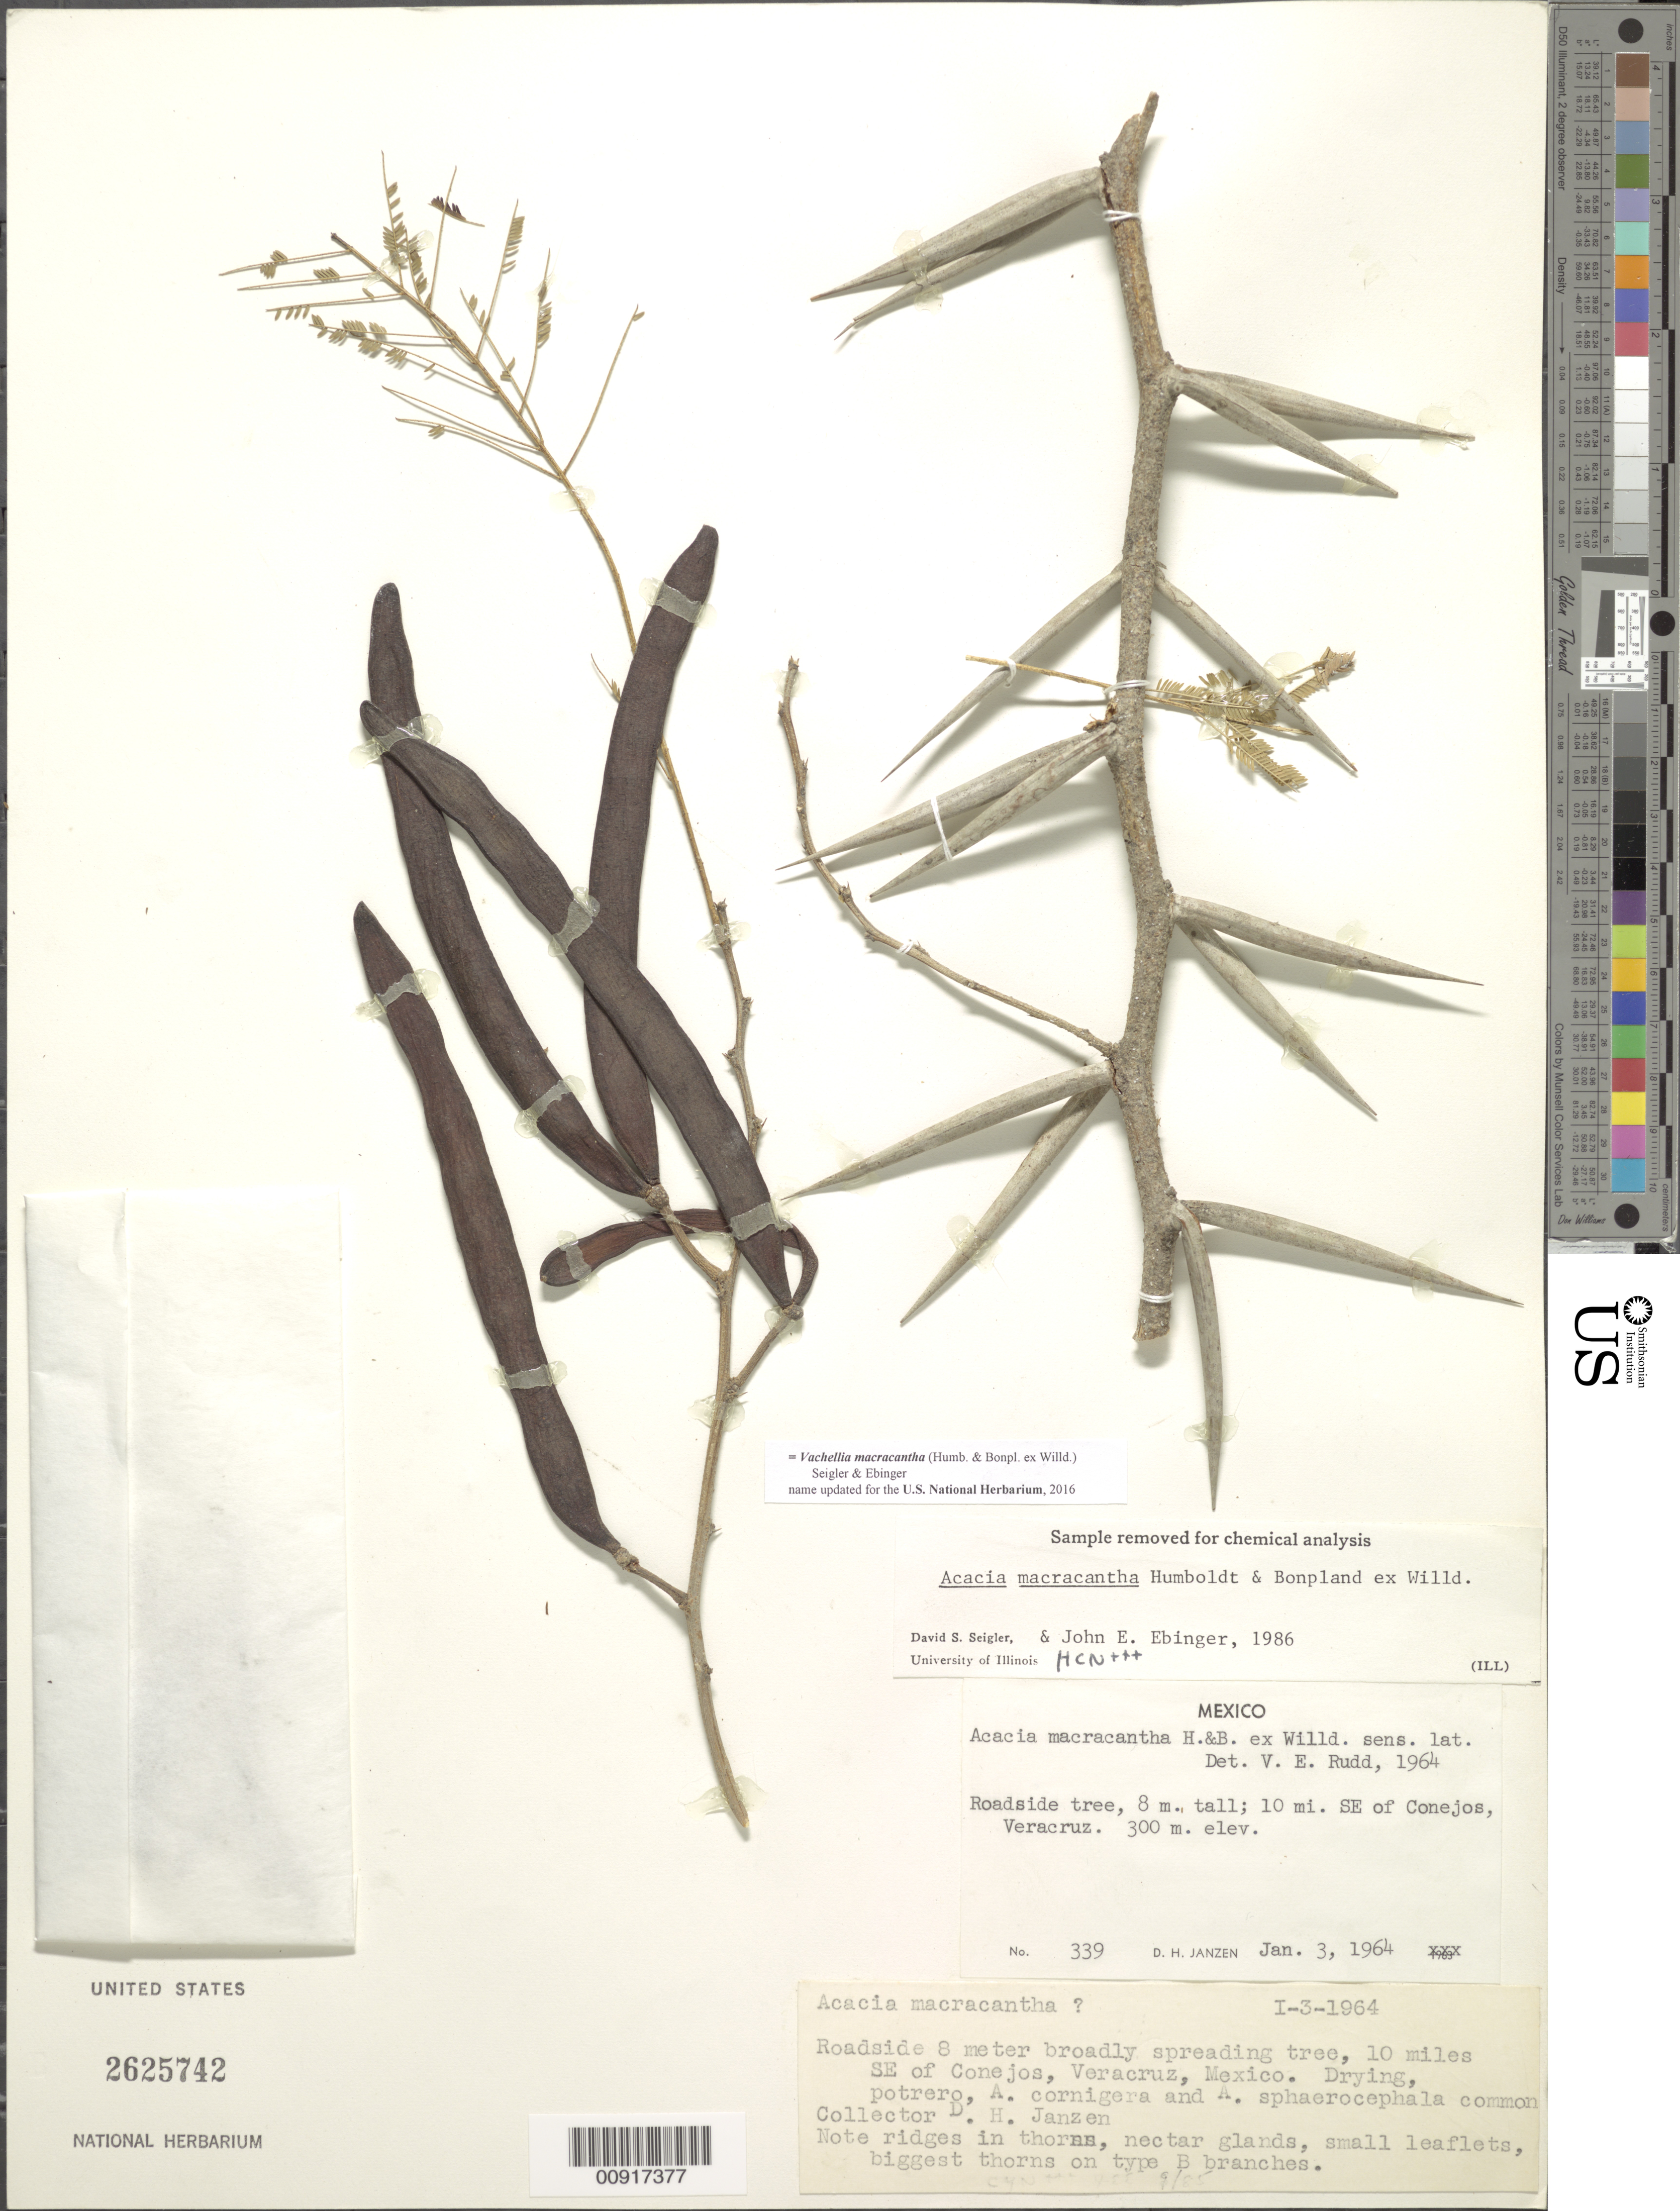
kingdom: Plantae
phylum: Tracheophyta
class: Magnoliopsida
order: Fabales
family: Fabaceae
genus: Vachellia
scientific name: Vachellia macracantha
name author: (Humb. & Bonpl. ex Willd.) Seigler & Ebinger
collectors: D. Janzen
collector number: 339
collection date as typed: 03 Jan 1964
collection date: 1964-01-03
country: Mexico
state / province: Veracruz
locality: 10 miles SE of Conejos, Veracruz.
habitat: Roadside. Drying, potrero, A. cornigera and A. sphaerocephala common.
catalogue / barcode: US 2625742